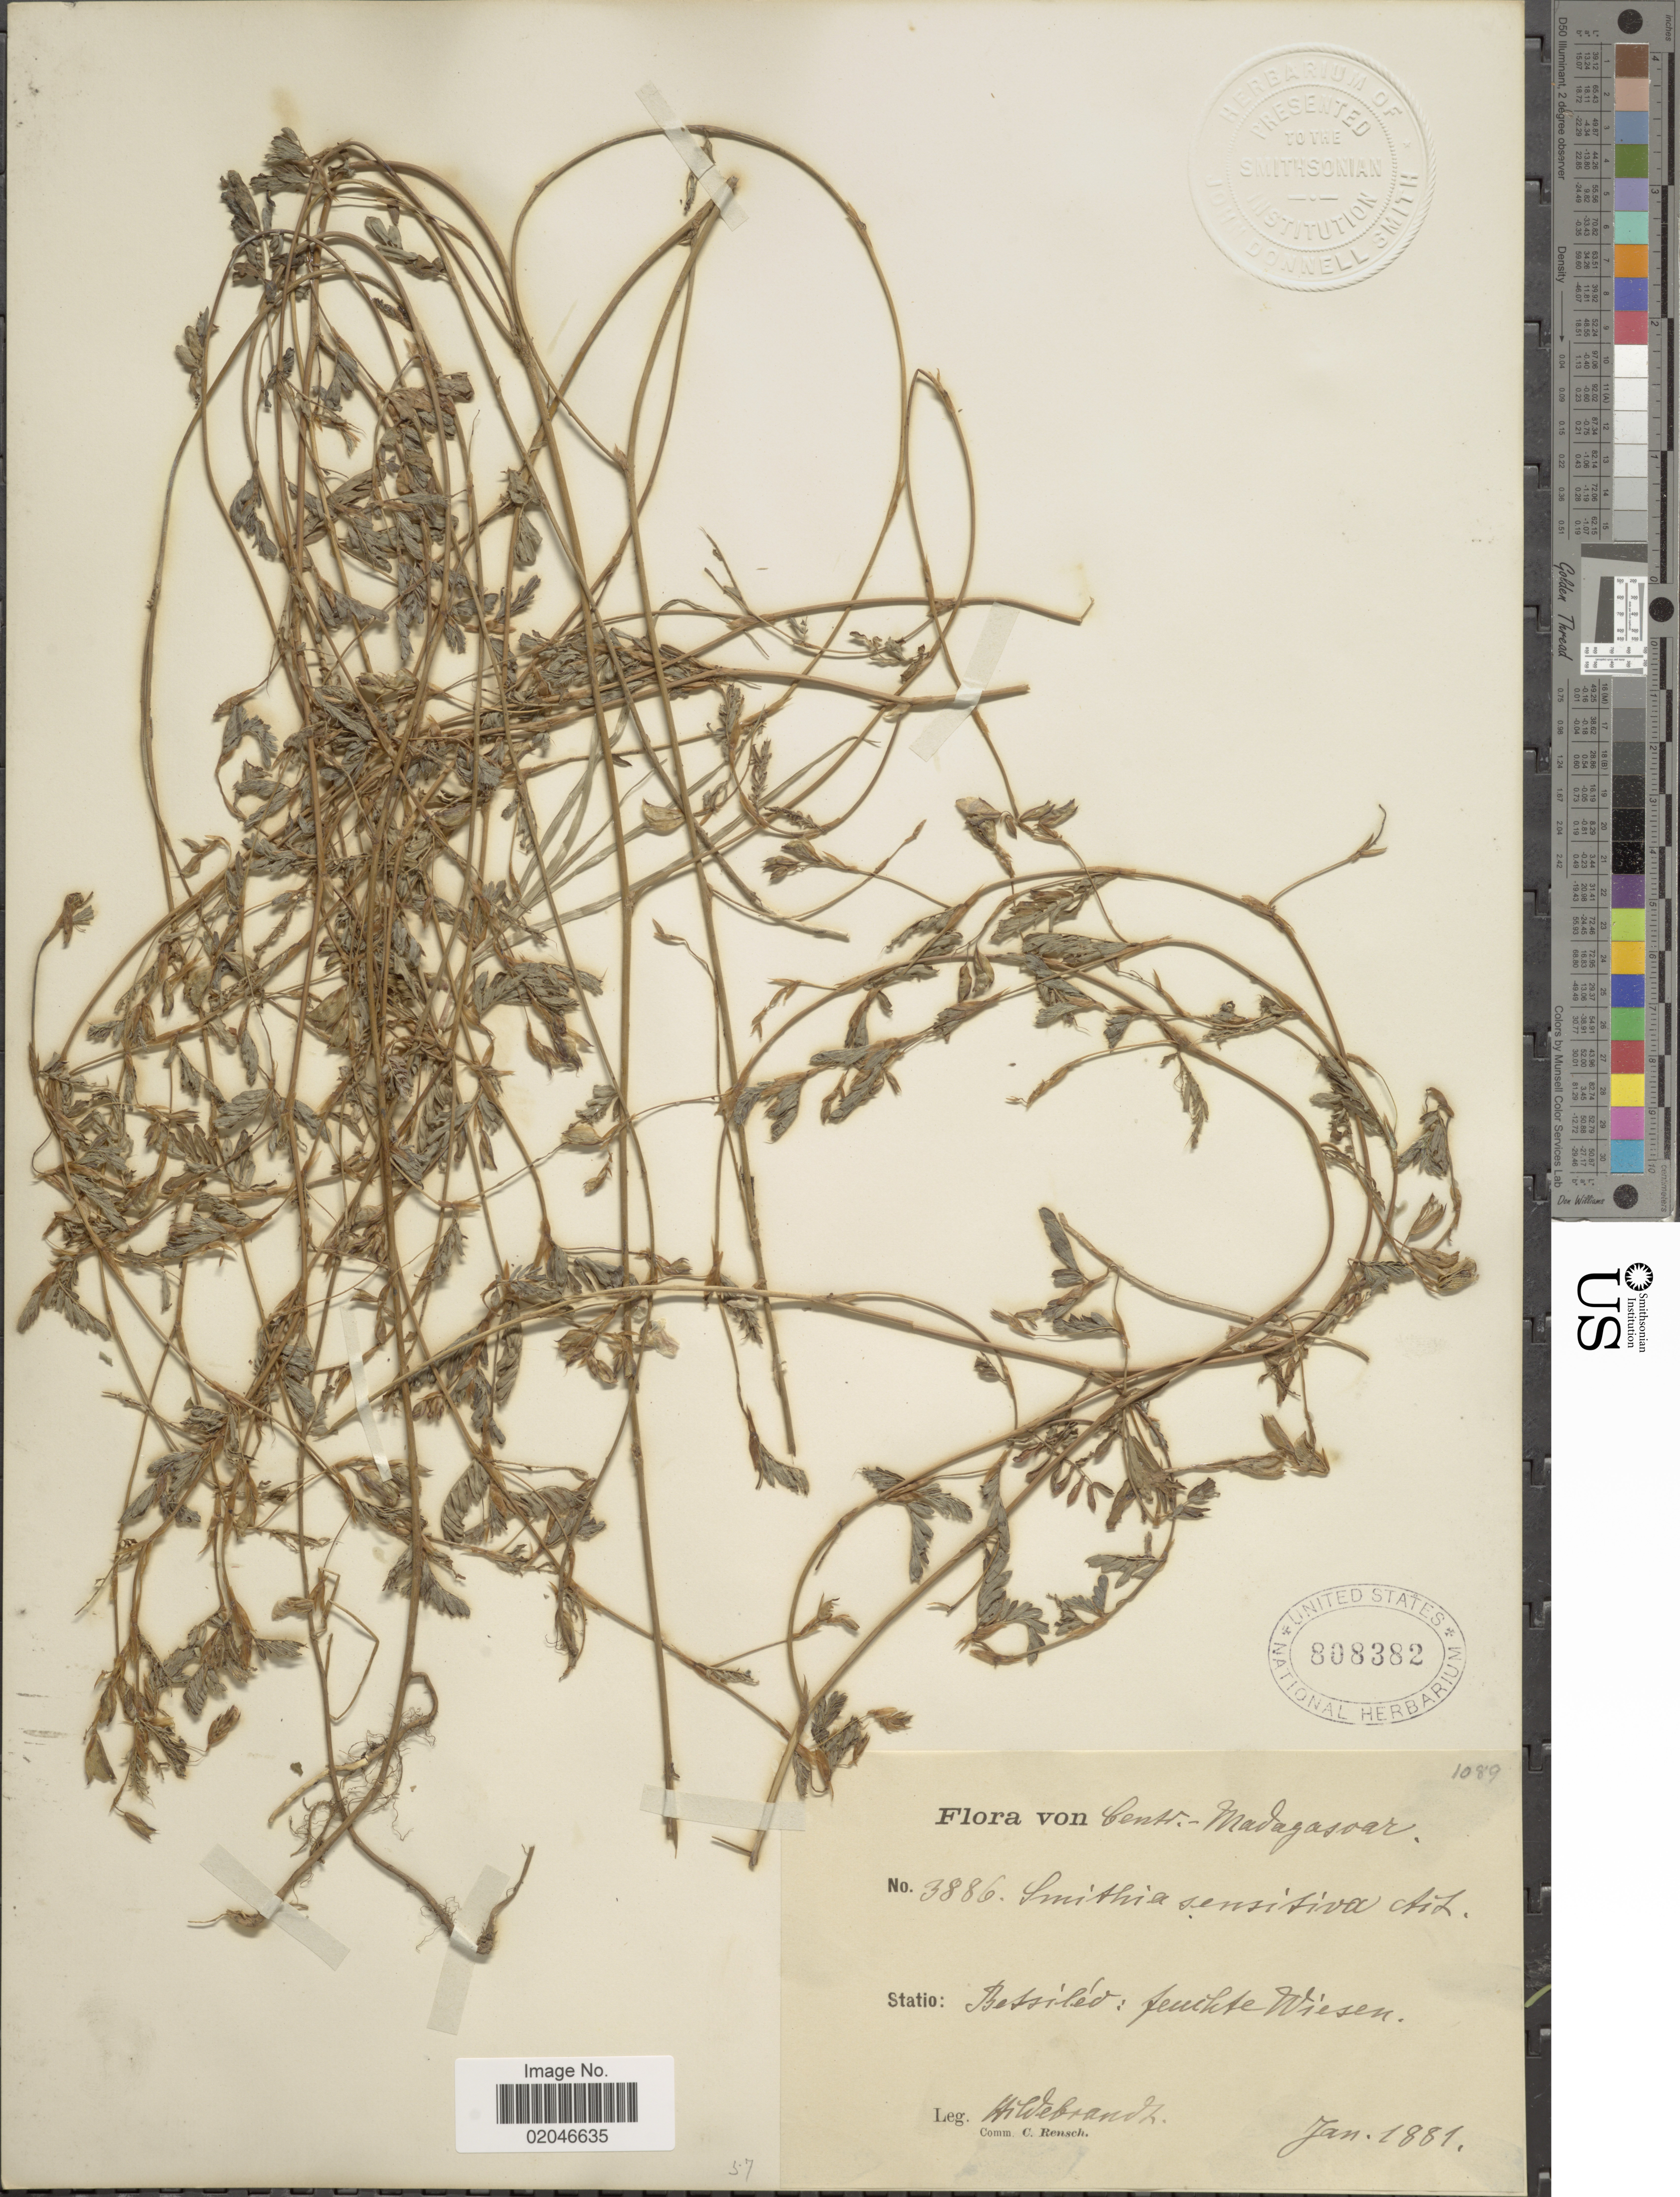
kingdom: Plantae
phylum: Tracheophyta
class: Magnoliopsida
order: Fabales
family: Fabaceae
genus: Smithia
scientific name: Smithia sensitiva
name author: Aiton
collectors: J. Hildebrandt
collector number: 3886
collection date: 1881-01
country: Madagascar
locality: Centr-Madgascar, Betsileo: feuchte Wiesen.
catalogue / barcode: US 808382